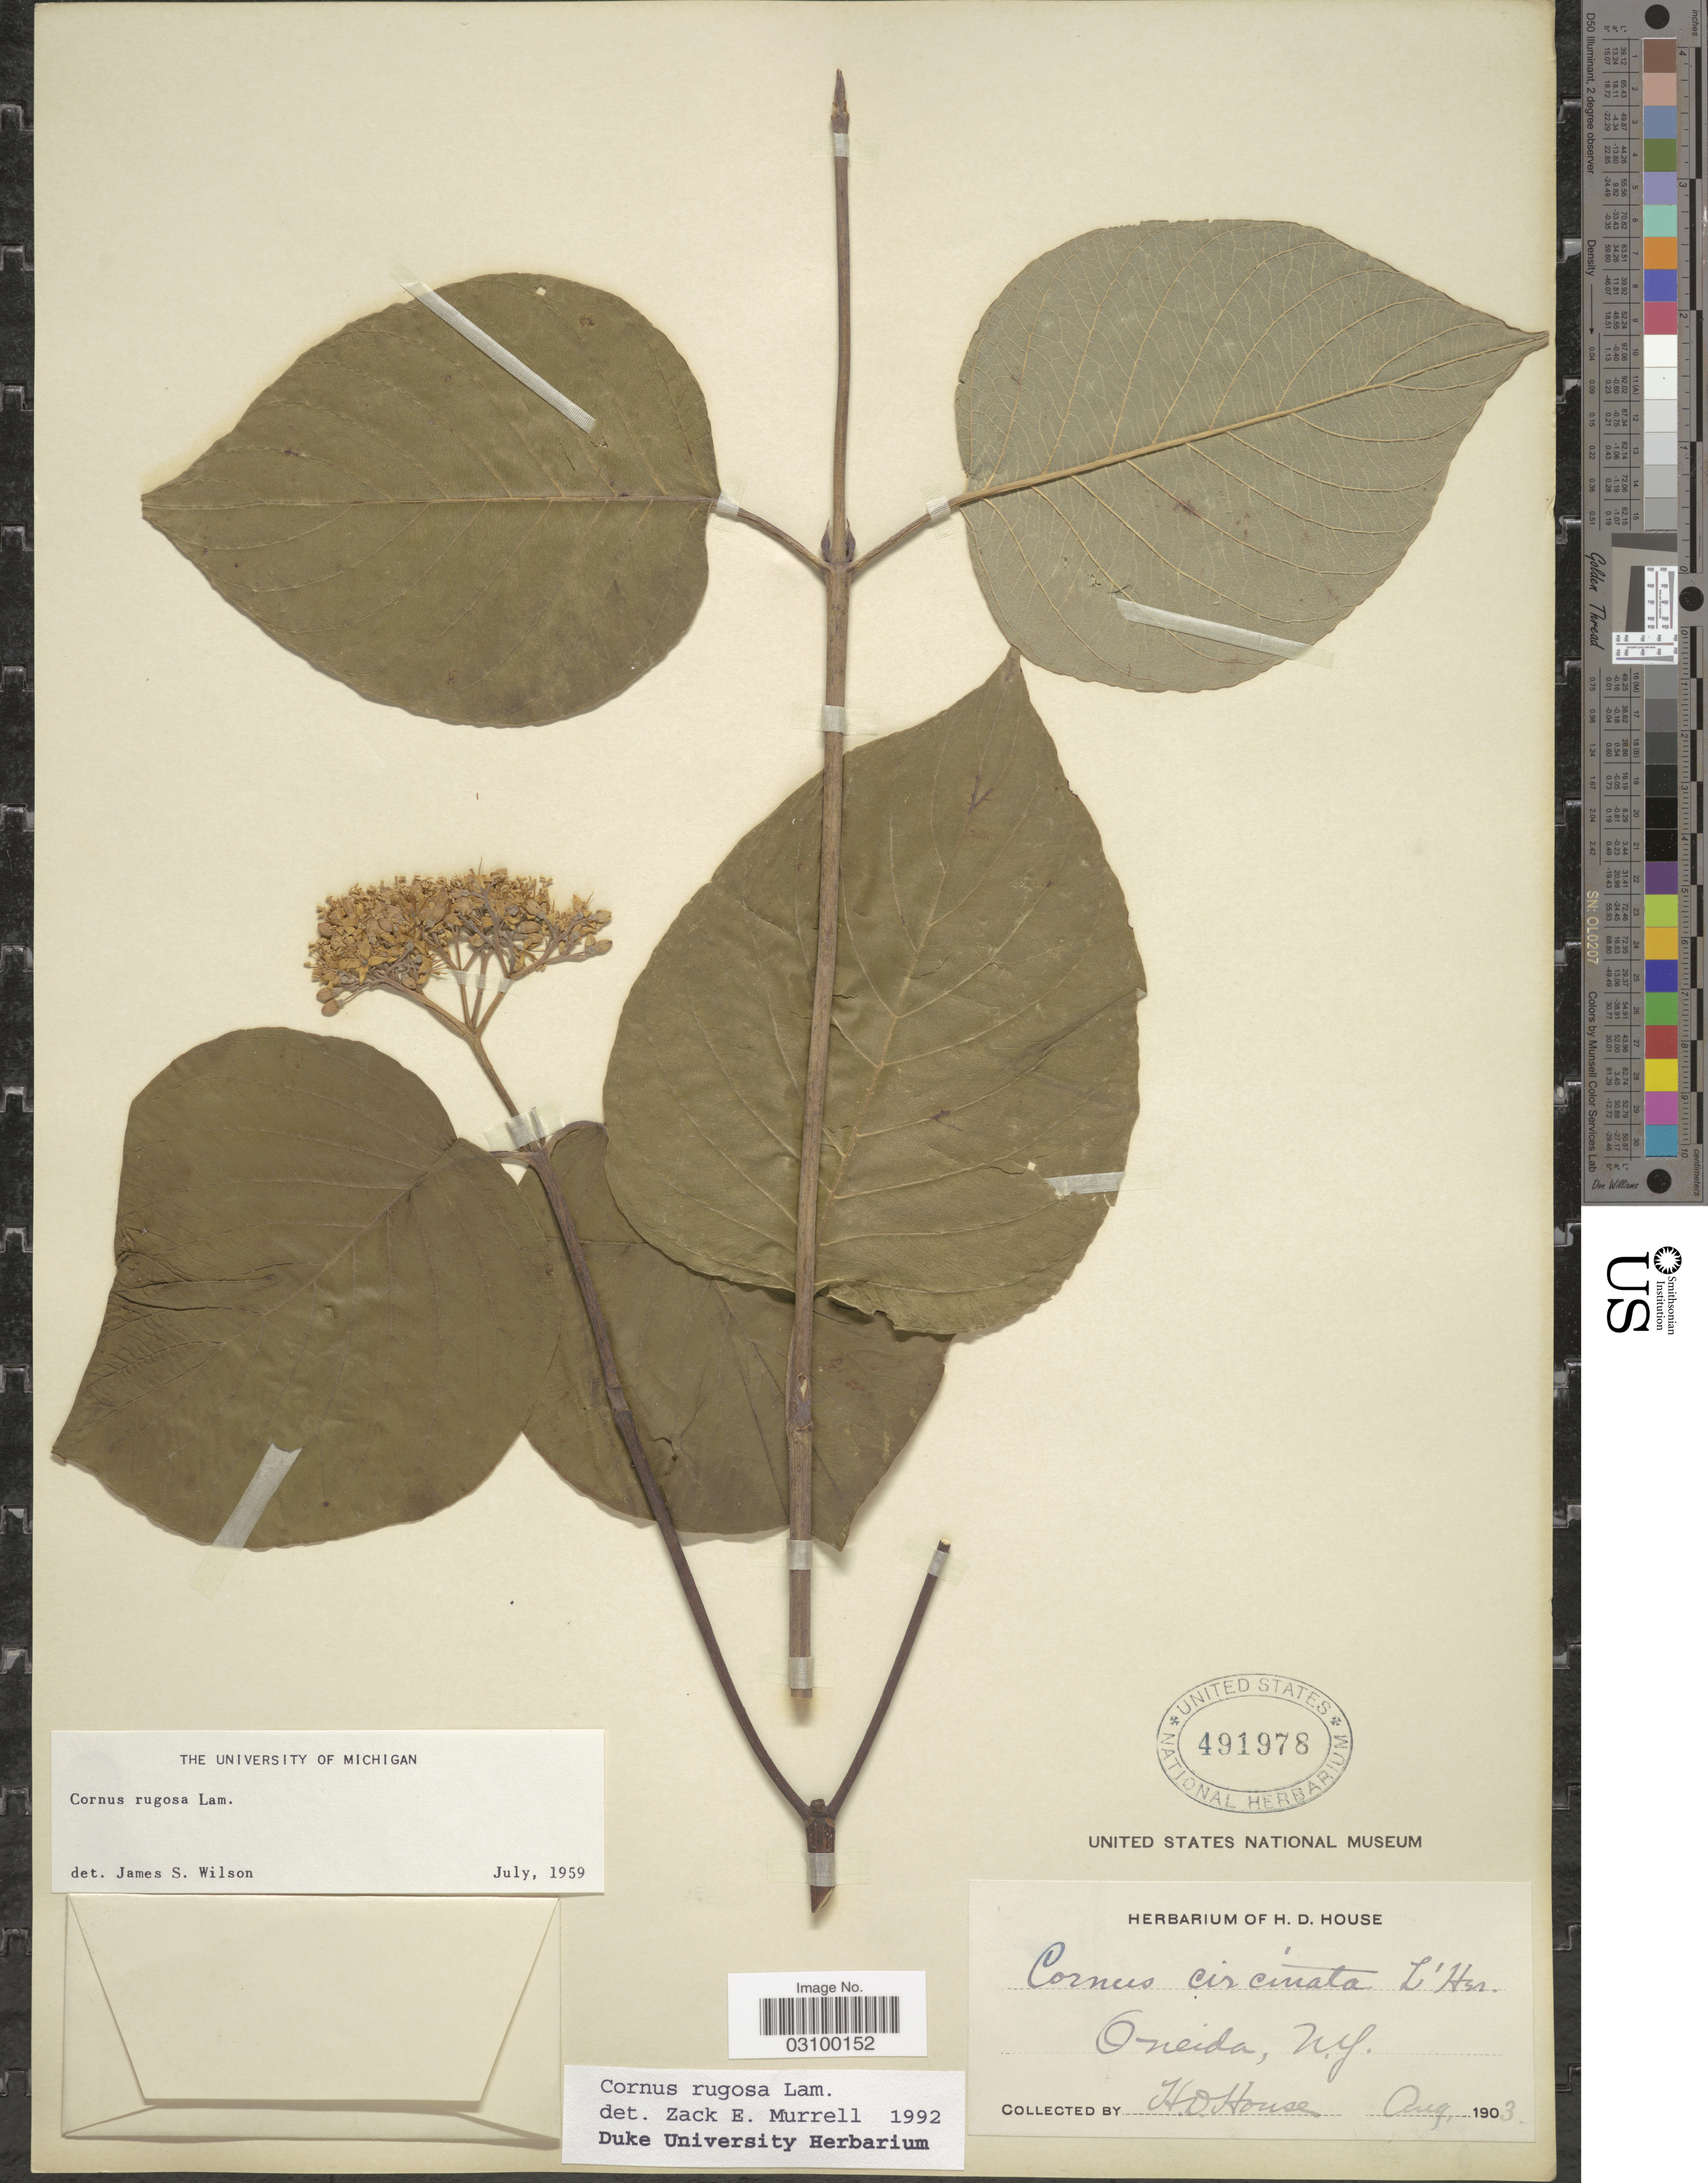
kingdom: Plantae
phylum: Tracheophyta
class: Magnoliopsida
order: Cornales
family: Cornaceae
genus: Cornus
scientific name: Cornus rugosa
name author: Lam.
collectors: H. D. House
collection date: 1903-08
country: United States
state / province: New York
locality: Oneida.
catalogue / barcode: US 491978